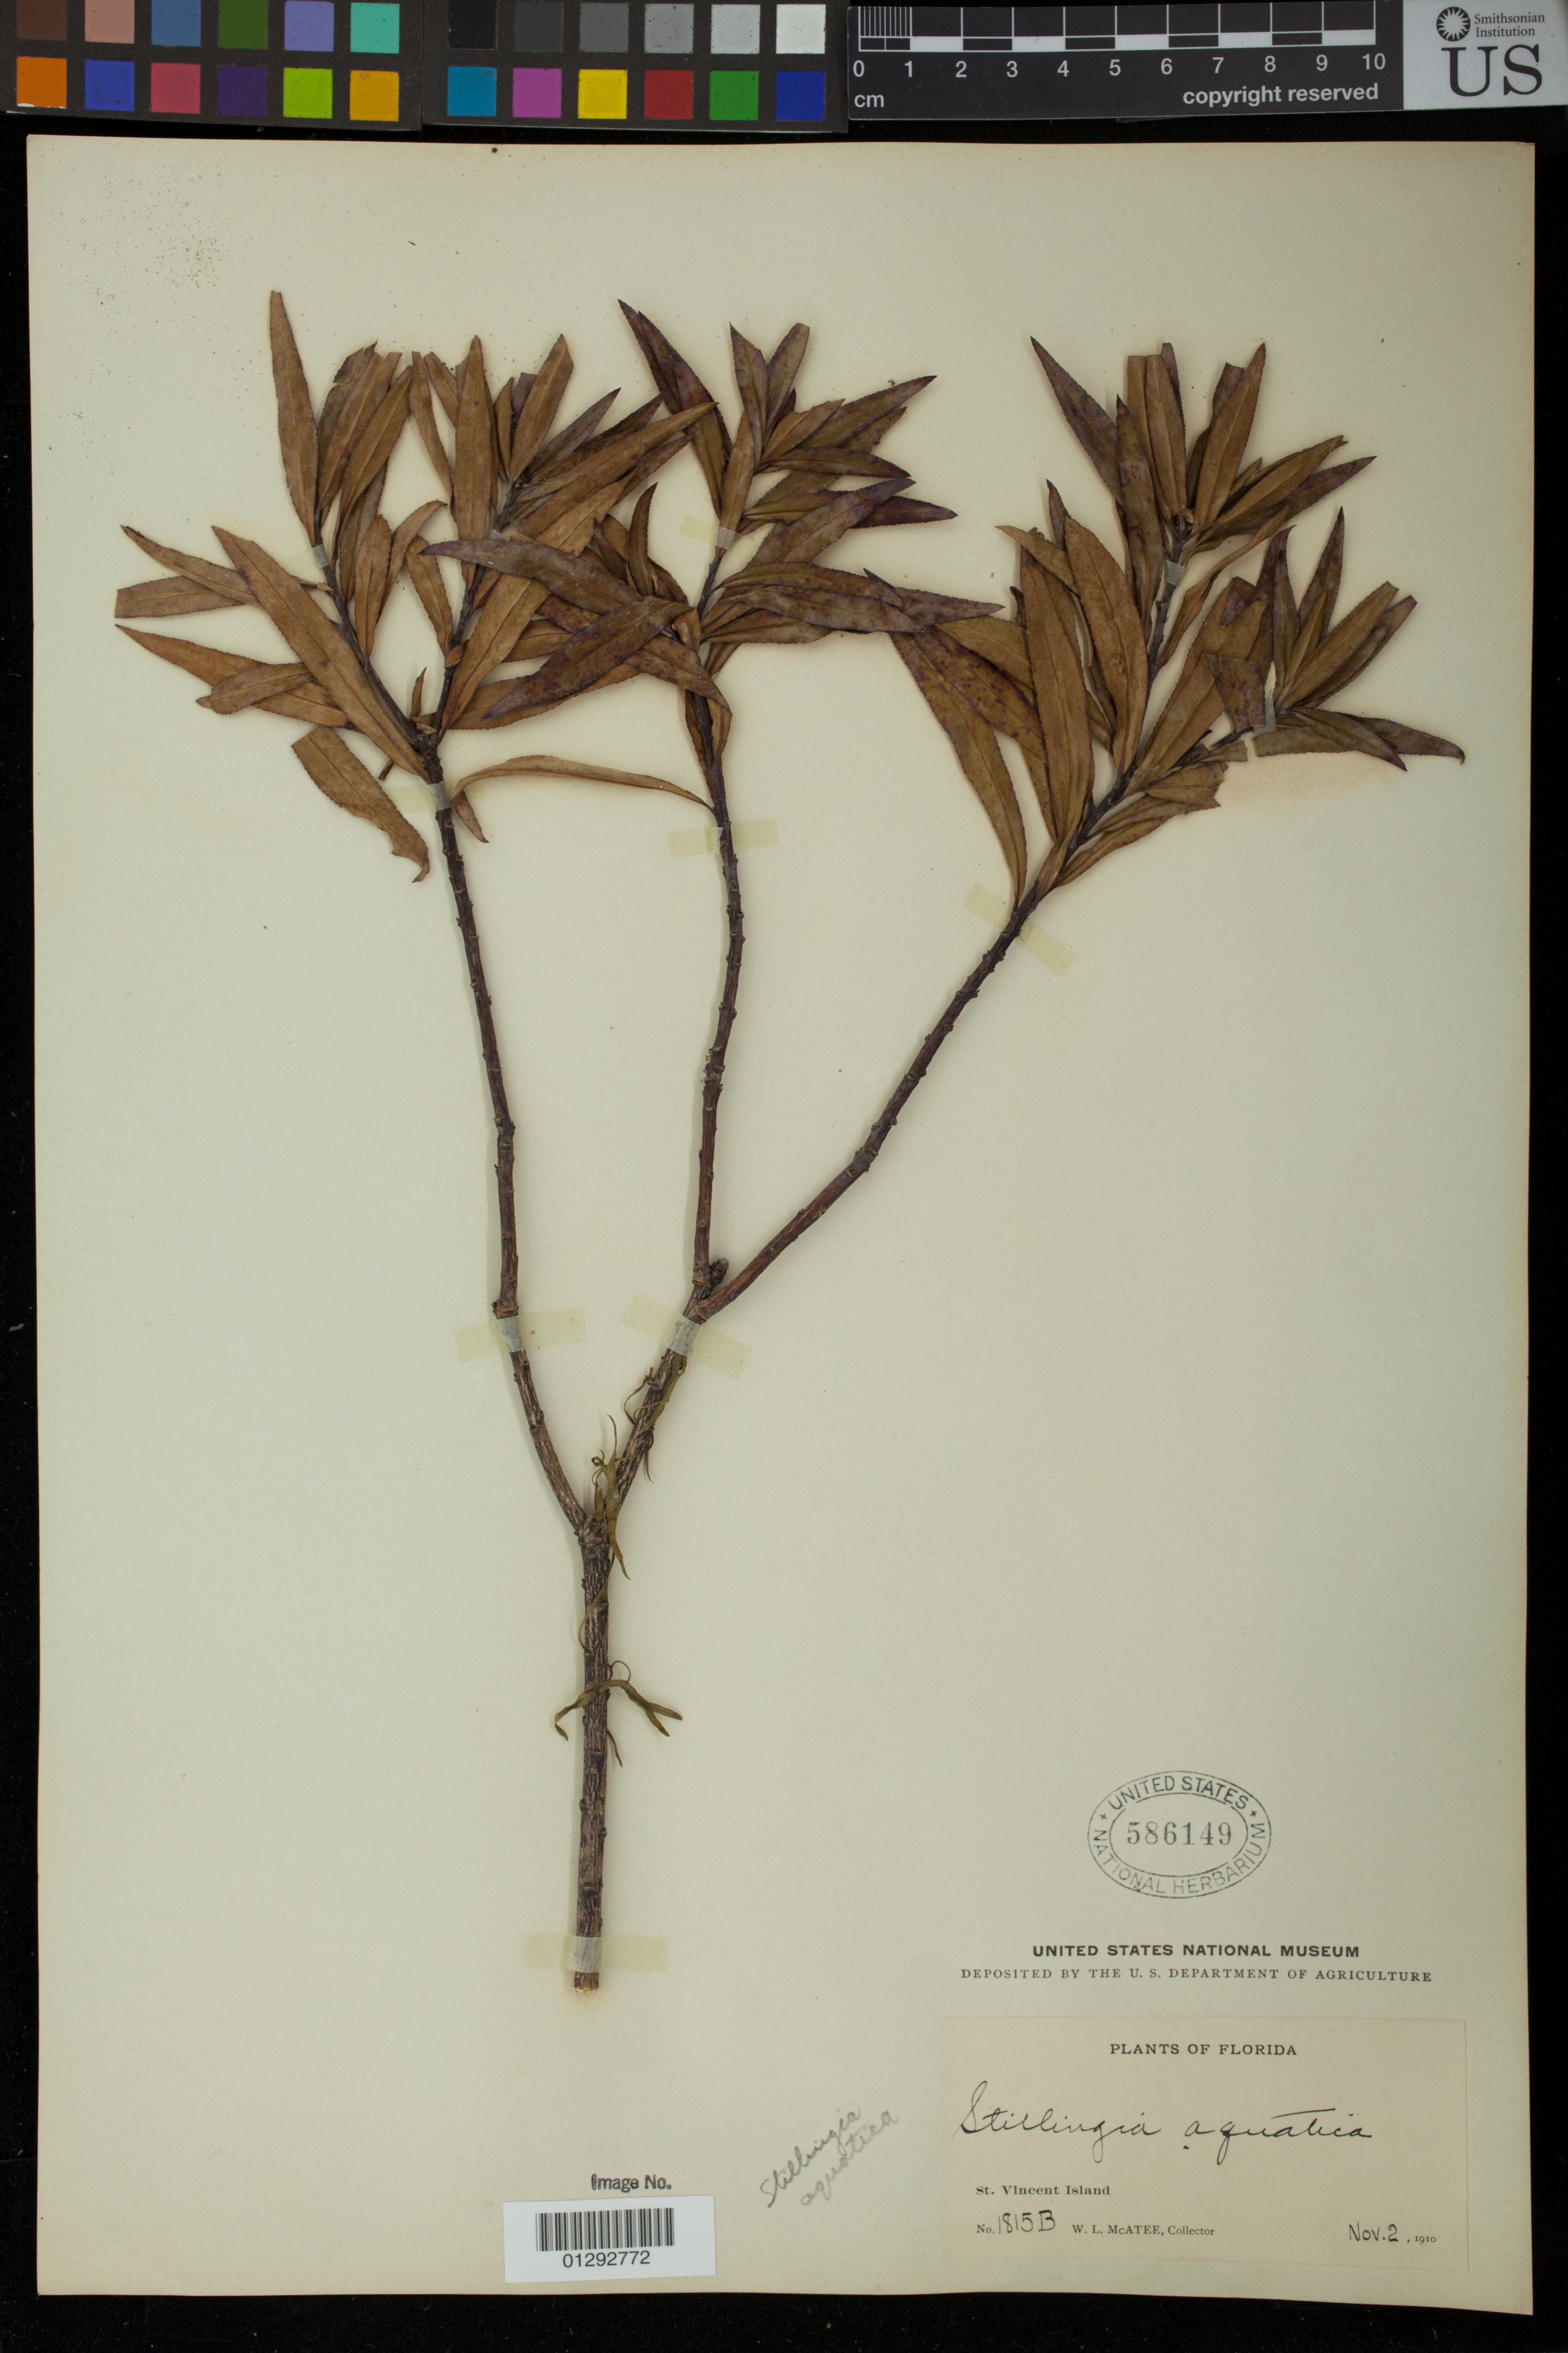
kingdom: Plantae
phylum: Tracheophyta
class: Magnoliopsida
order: Malpighiales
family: Euphorbiaceae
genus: Stillingia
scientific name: Stillingia aquatica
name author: Chapm.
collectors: W. McAtee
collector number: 1815B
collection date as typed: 02 Nov 1910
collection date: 1910-11-02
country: United States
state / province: Florida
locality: St. vincent island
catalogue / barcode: US 586149